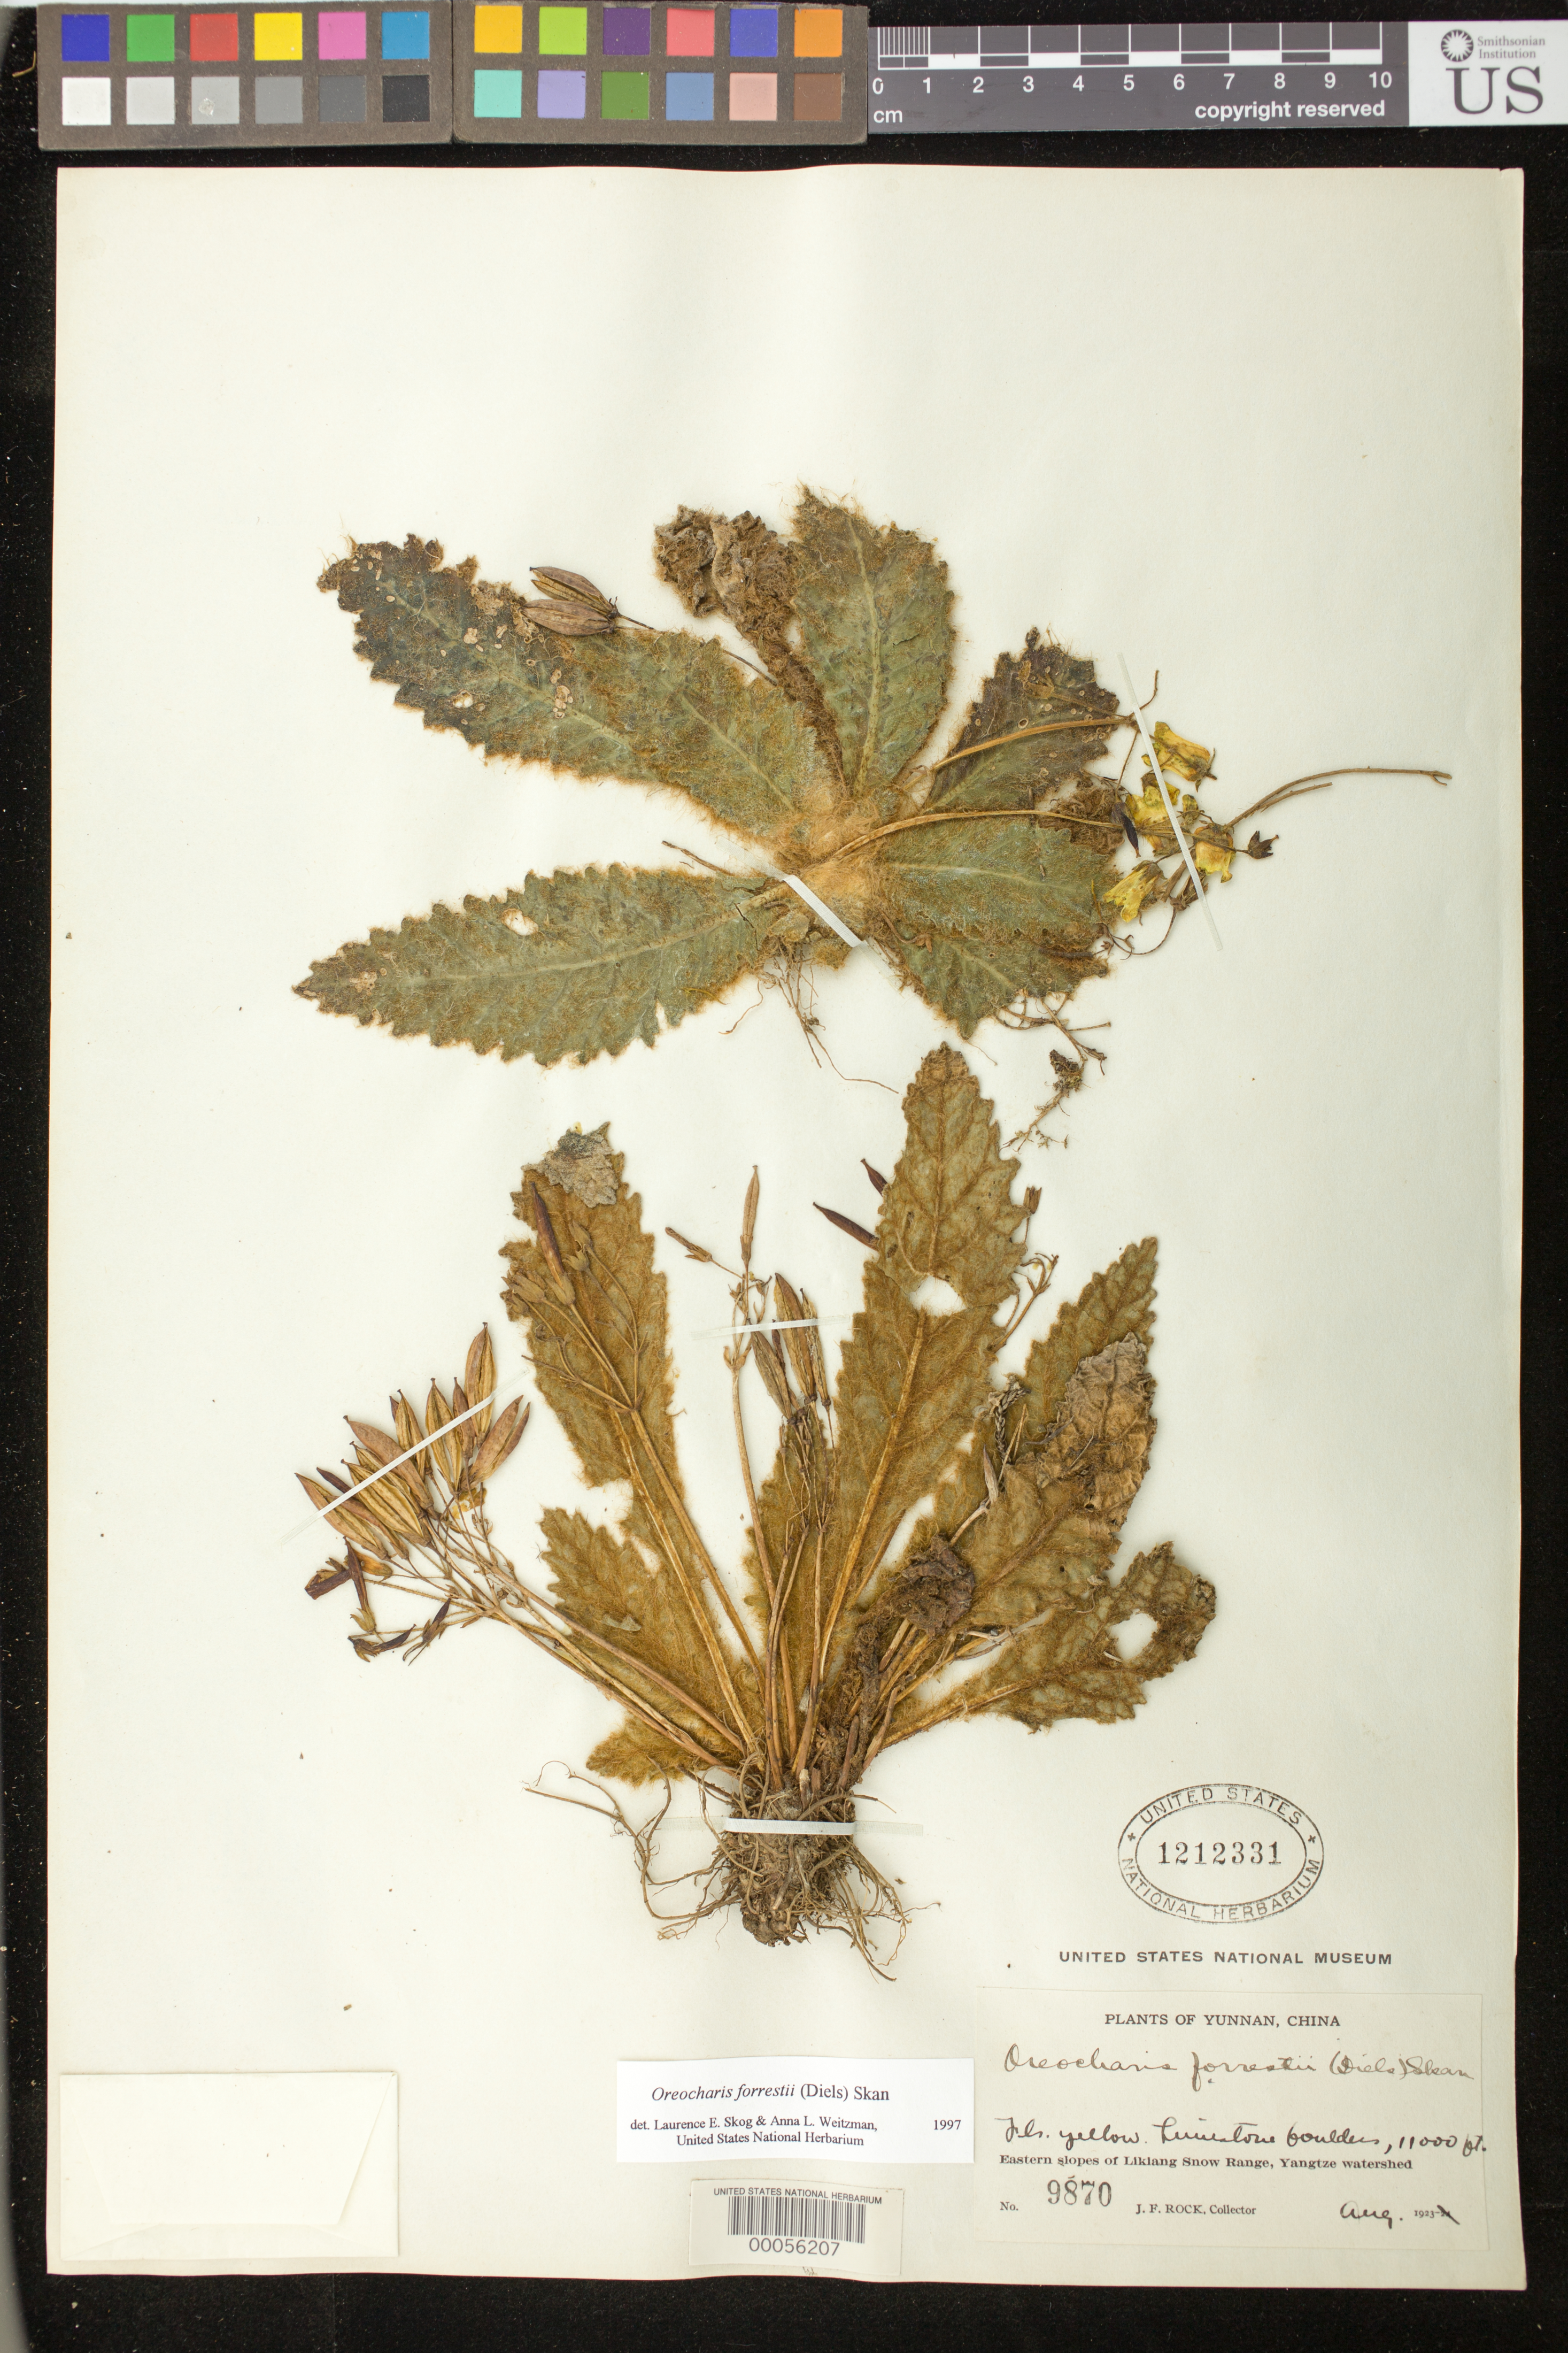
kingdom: Plantae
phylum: Tracheophyta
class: Magnoliopsida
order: Lamiales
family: Gesneriaceae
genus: Oreocharis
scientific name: Oreocharis forrestii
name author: (Diels) Skan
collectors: J. F. Rock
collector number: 9870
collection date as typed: Aug 1923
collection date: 1923-08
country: China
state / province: Yunnan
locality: Eastern slopes of likiang snow range, yangtze watershed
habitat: Limestone boulders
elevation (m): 3353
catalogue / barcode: US 1212331